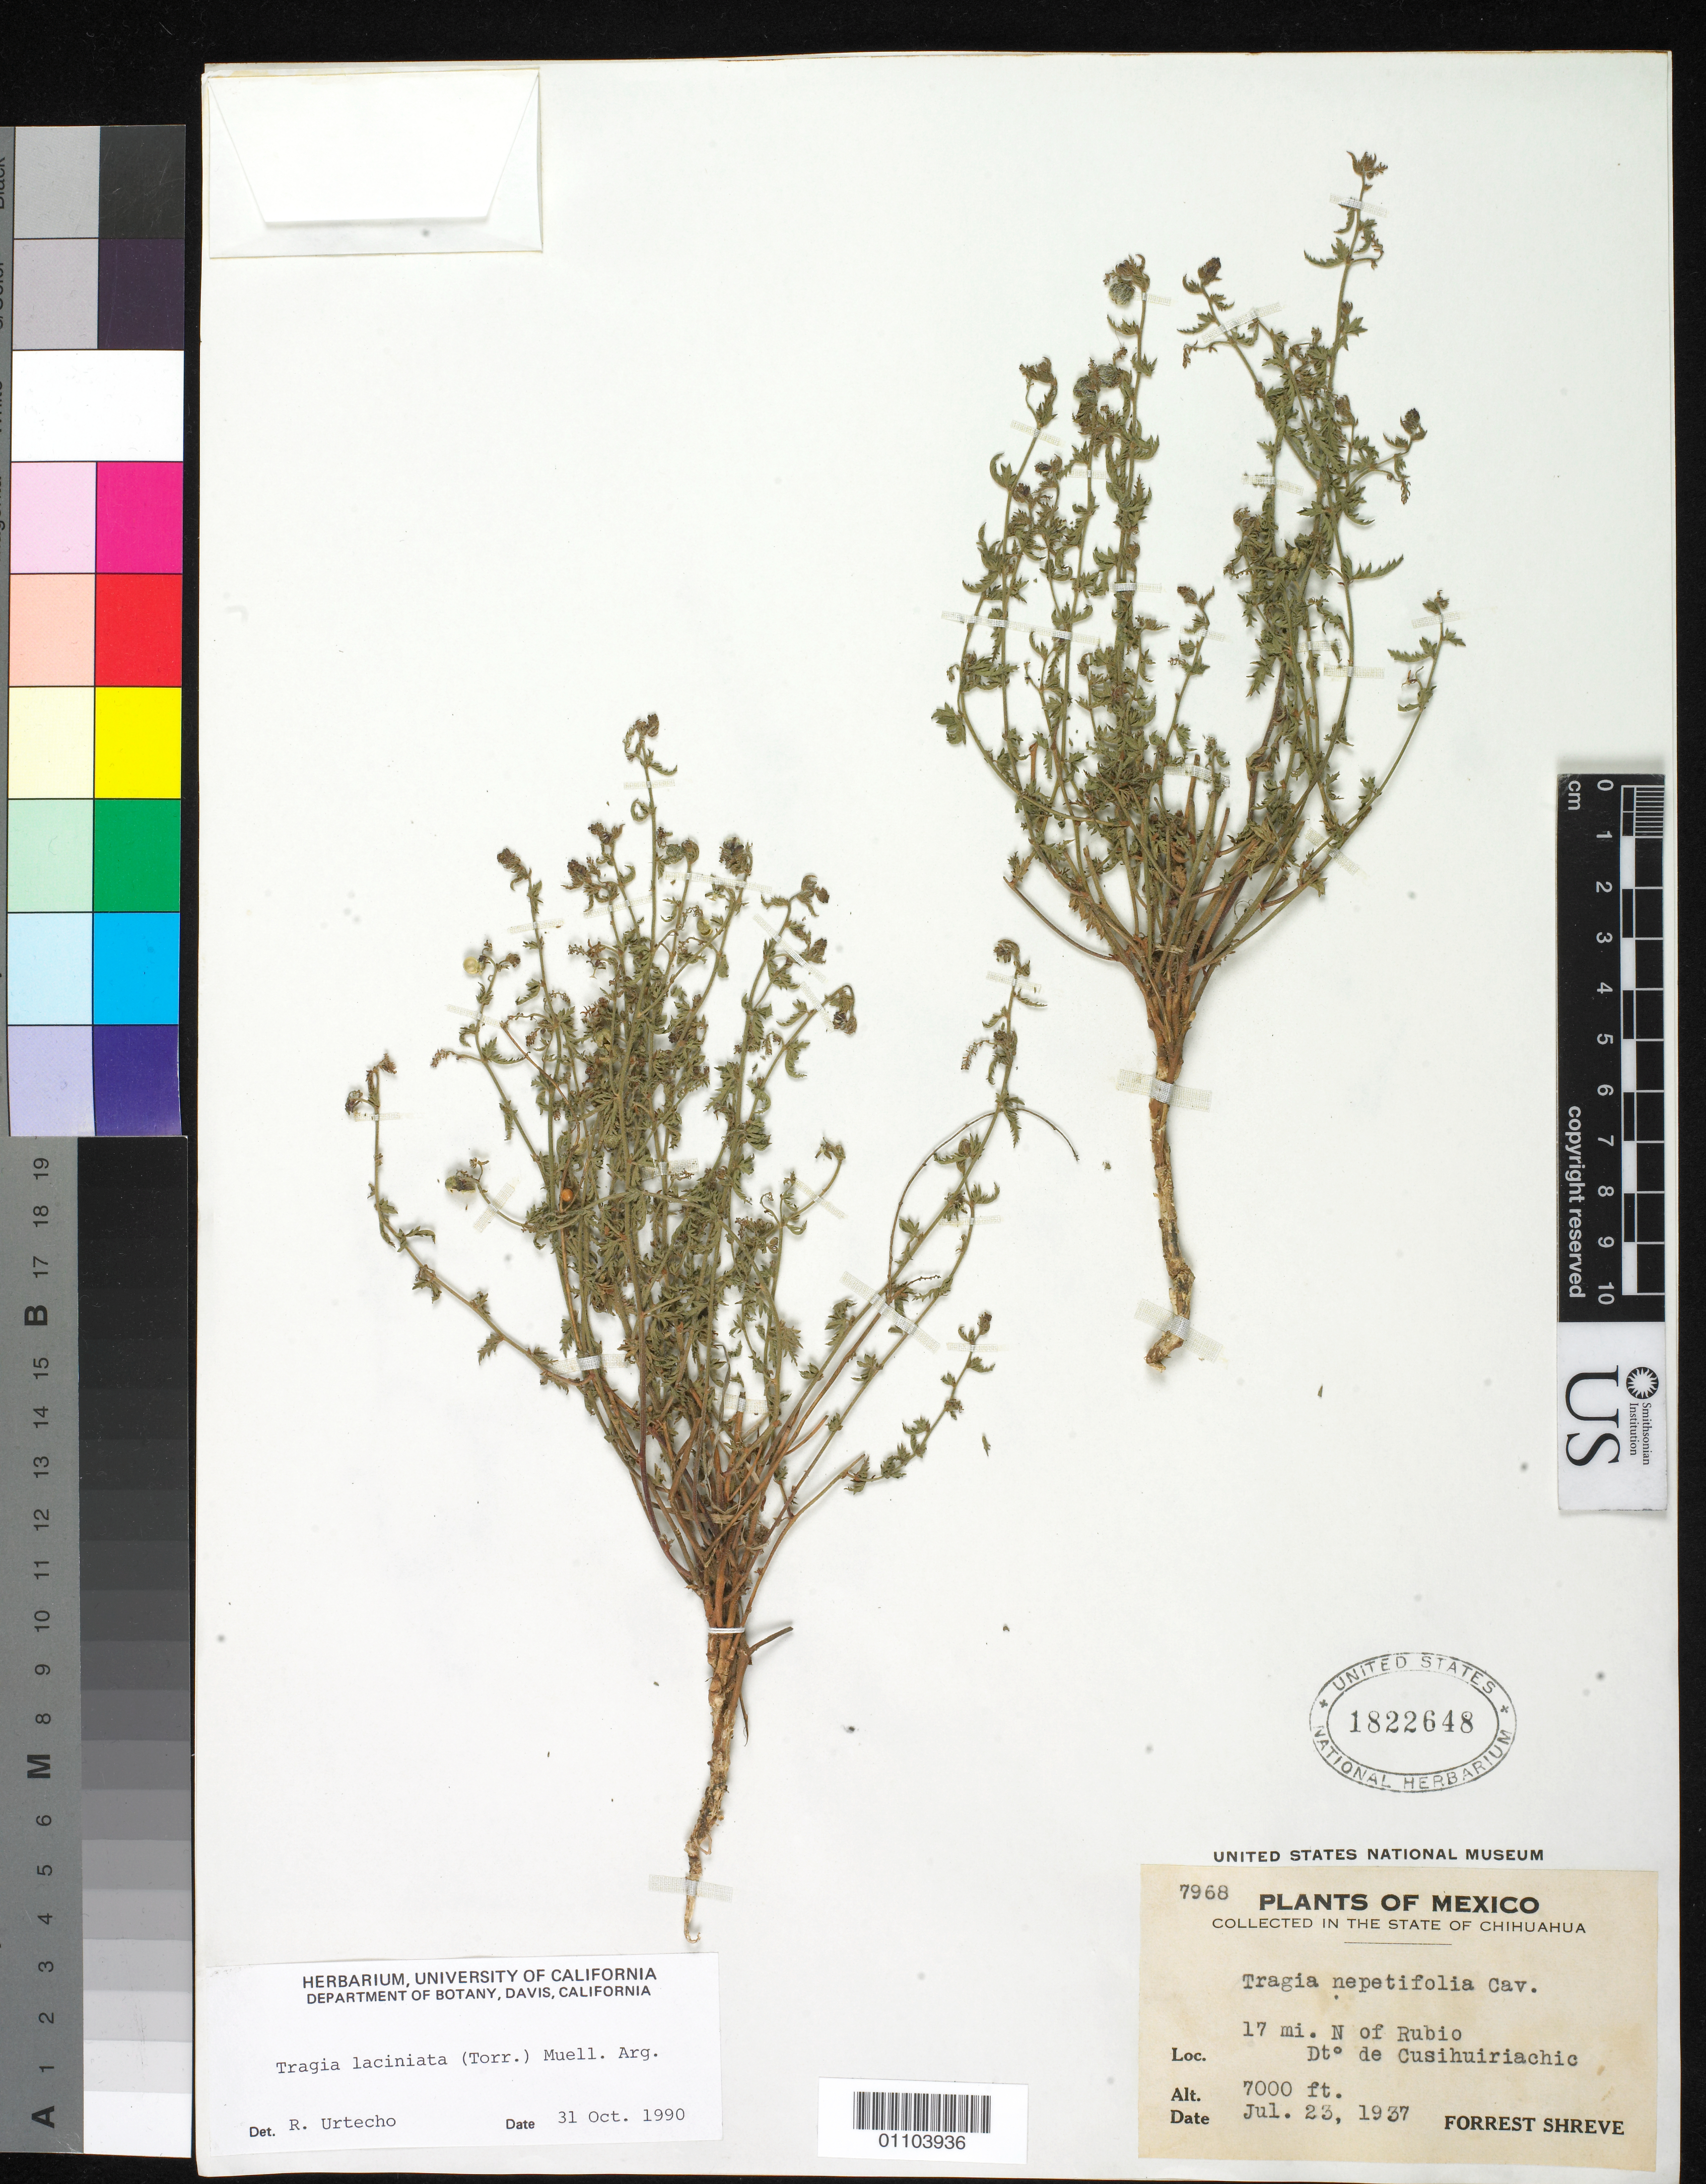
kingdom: Plantae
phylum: Tracheophyta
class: Magnoliopsida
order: Malpighiales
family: Euphorbiaceae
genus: Tragia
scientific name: Tragia laciniata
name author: (Torr.) Müll. Arg.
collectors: F. Shreve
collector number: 7968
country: Mexico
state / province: Chihuahua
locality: N of Rubio Dt. de Cusihuiriachic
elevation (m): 2134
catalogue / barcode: US 1822648